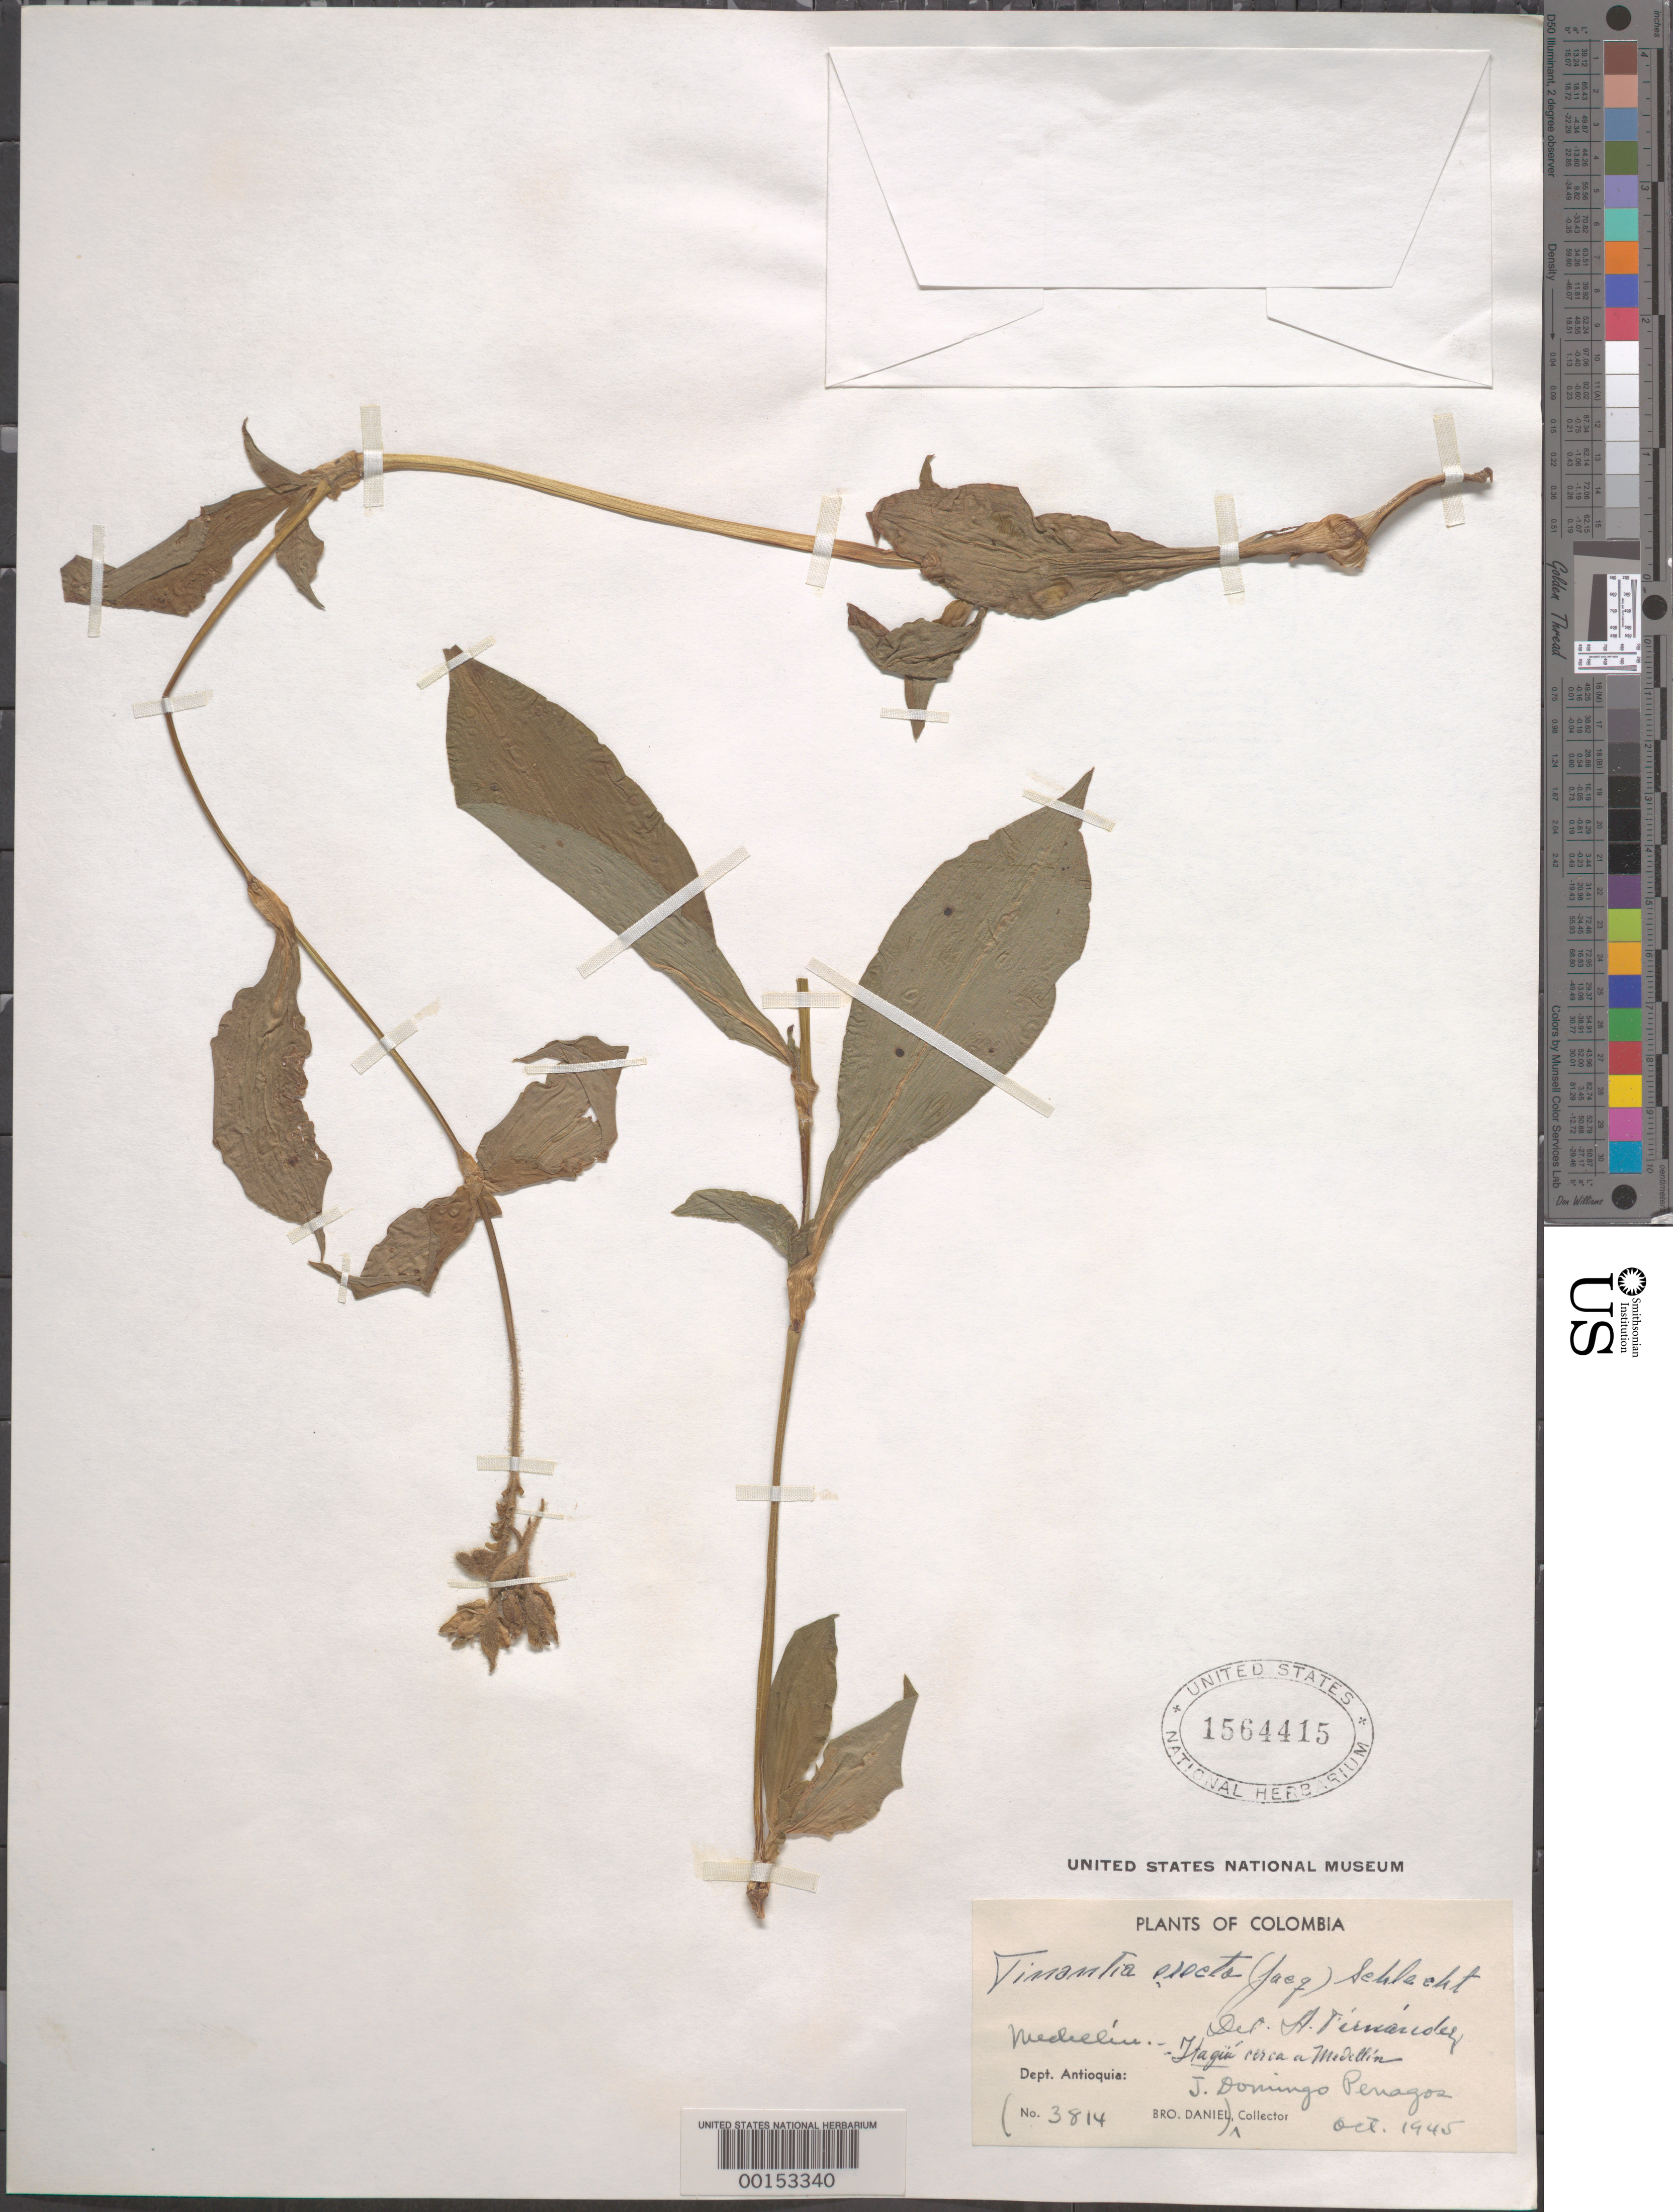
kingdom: Plantae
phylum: Tracheophyta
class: Liliopsida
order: Commelinales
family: Commelinaceae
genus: Tinantia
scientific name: Tinantia erecta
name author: (Jacq.) Fenzl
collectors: Bro. Daniel & J. Penagos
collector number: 3814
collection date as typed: Oct 1945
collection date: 1945-10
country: Colombia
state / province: Antioquia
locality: Near Medellin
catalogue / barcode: US 1564415